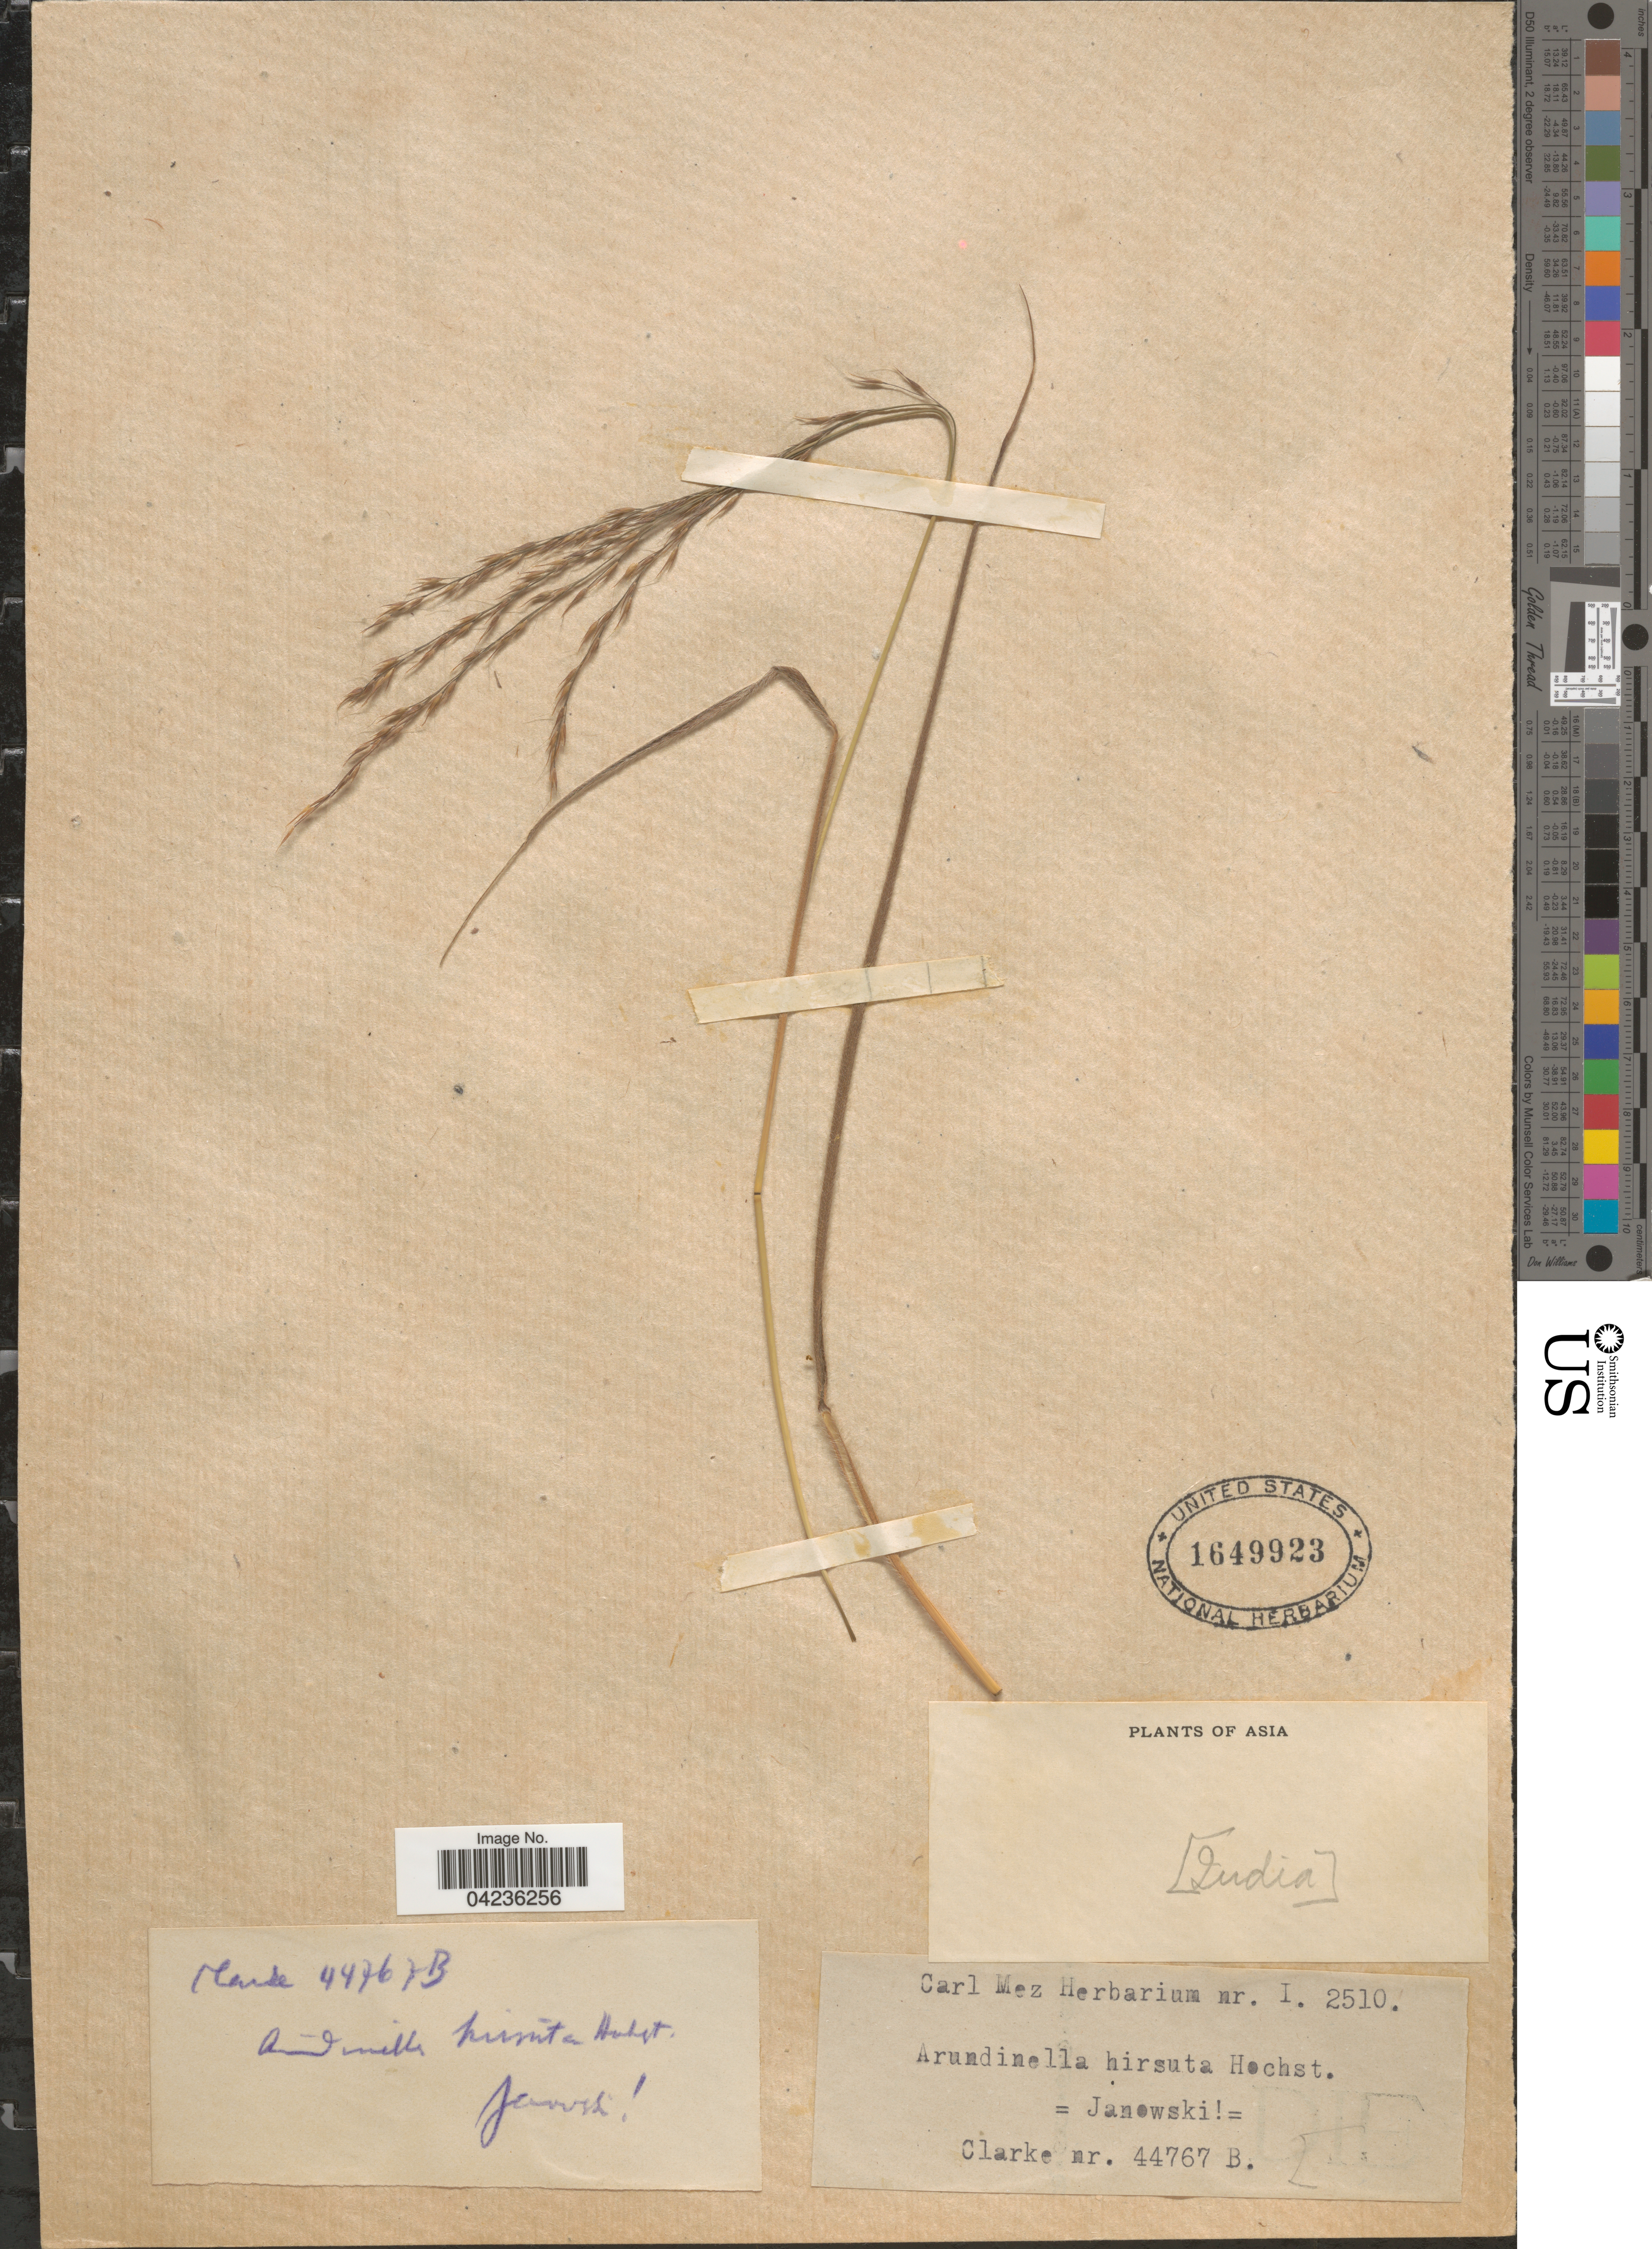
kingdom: Plantae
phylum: Tracheophyta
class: Liliopsida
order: Poales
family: Poaceae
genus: Arundinella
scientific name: Arundinella setosa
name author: Trin.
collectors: Clarke, --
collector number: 44767B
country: India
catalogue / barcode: US 1649923